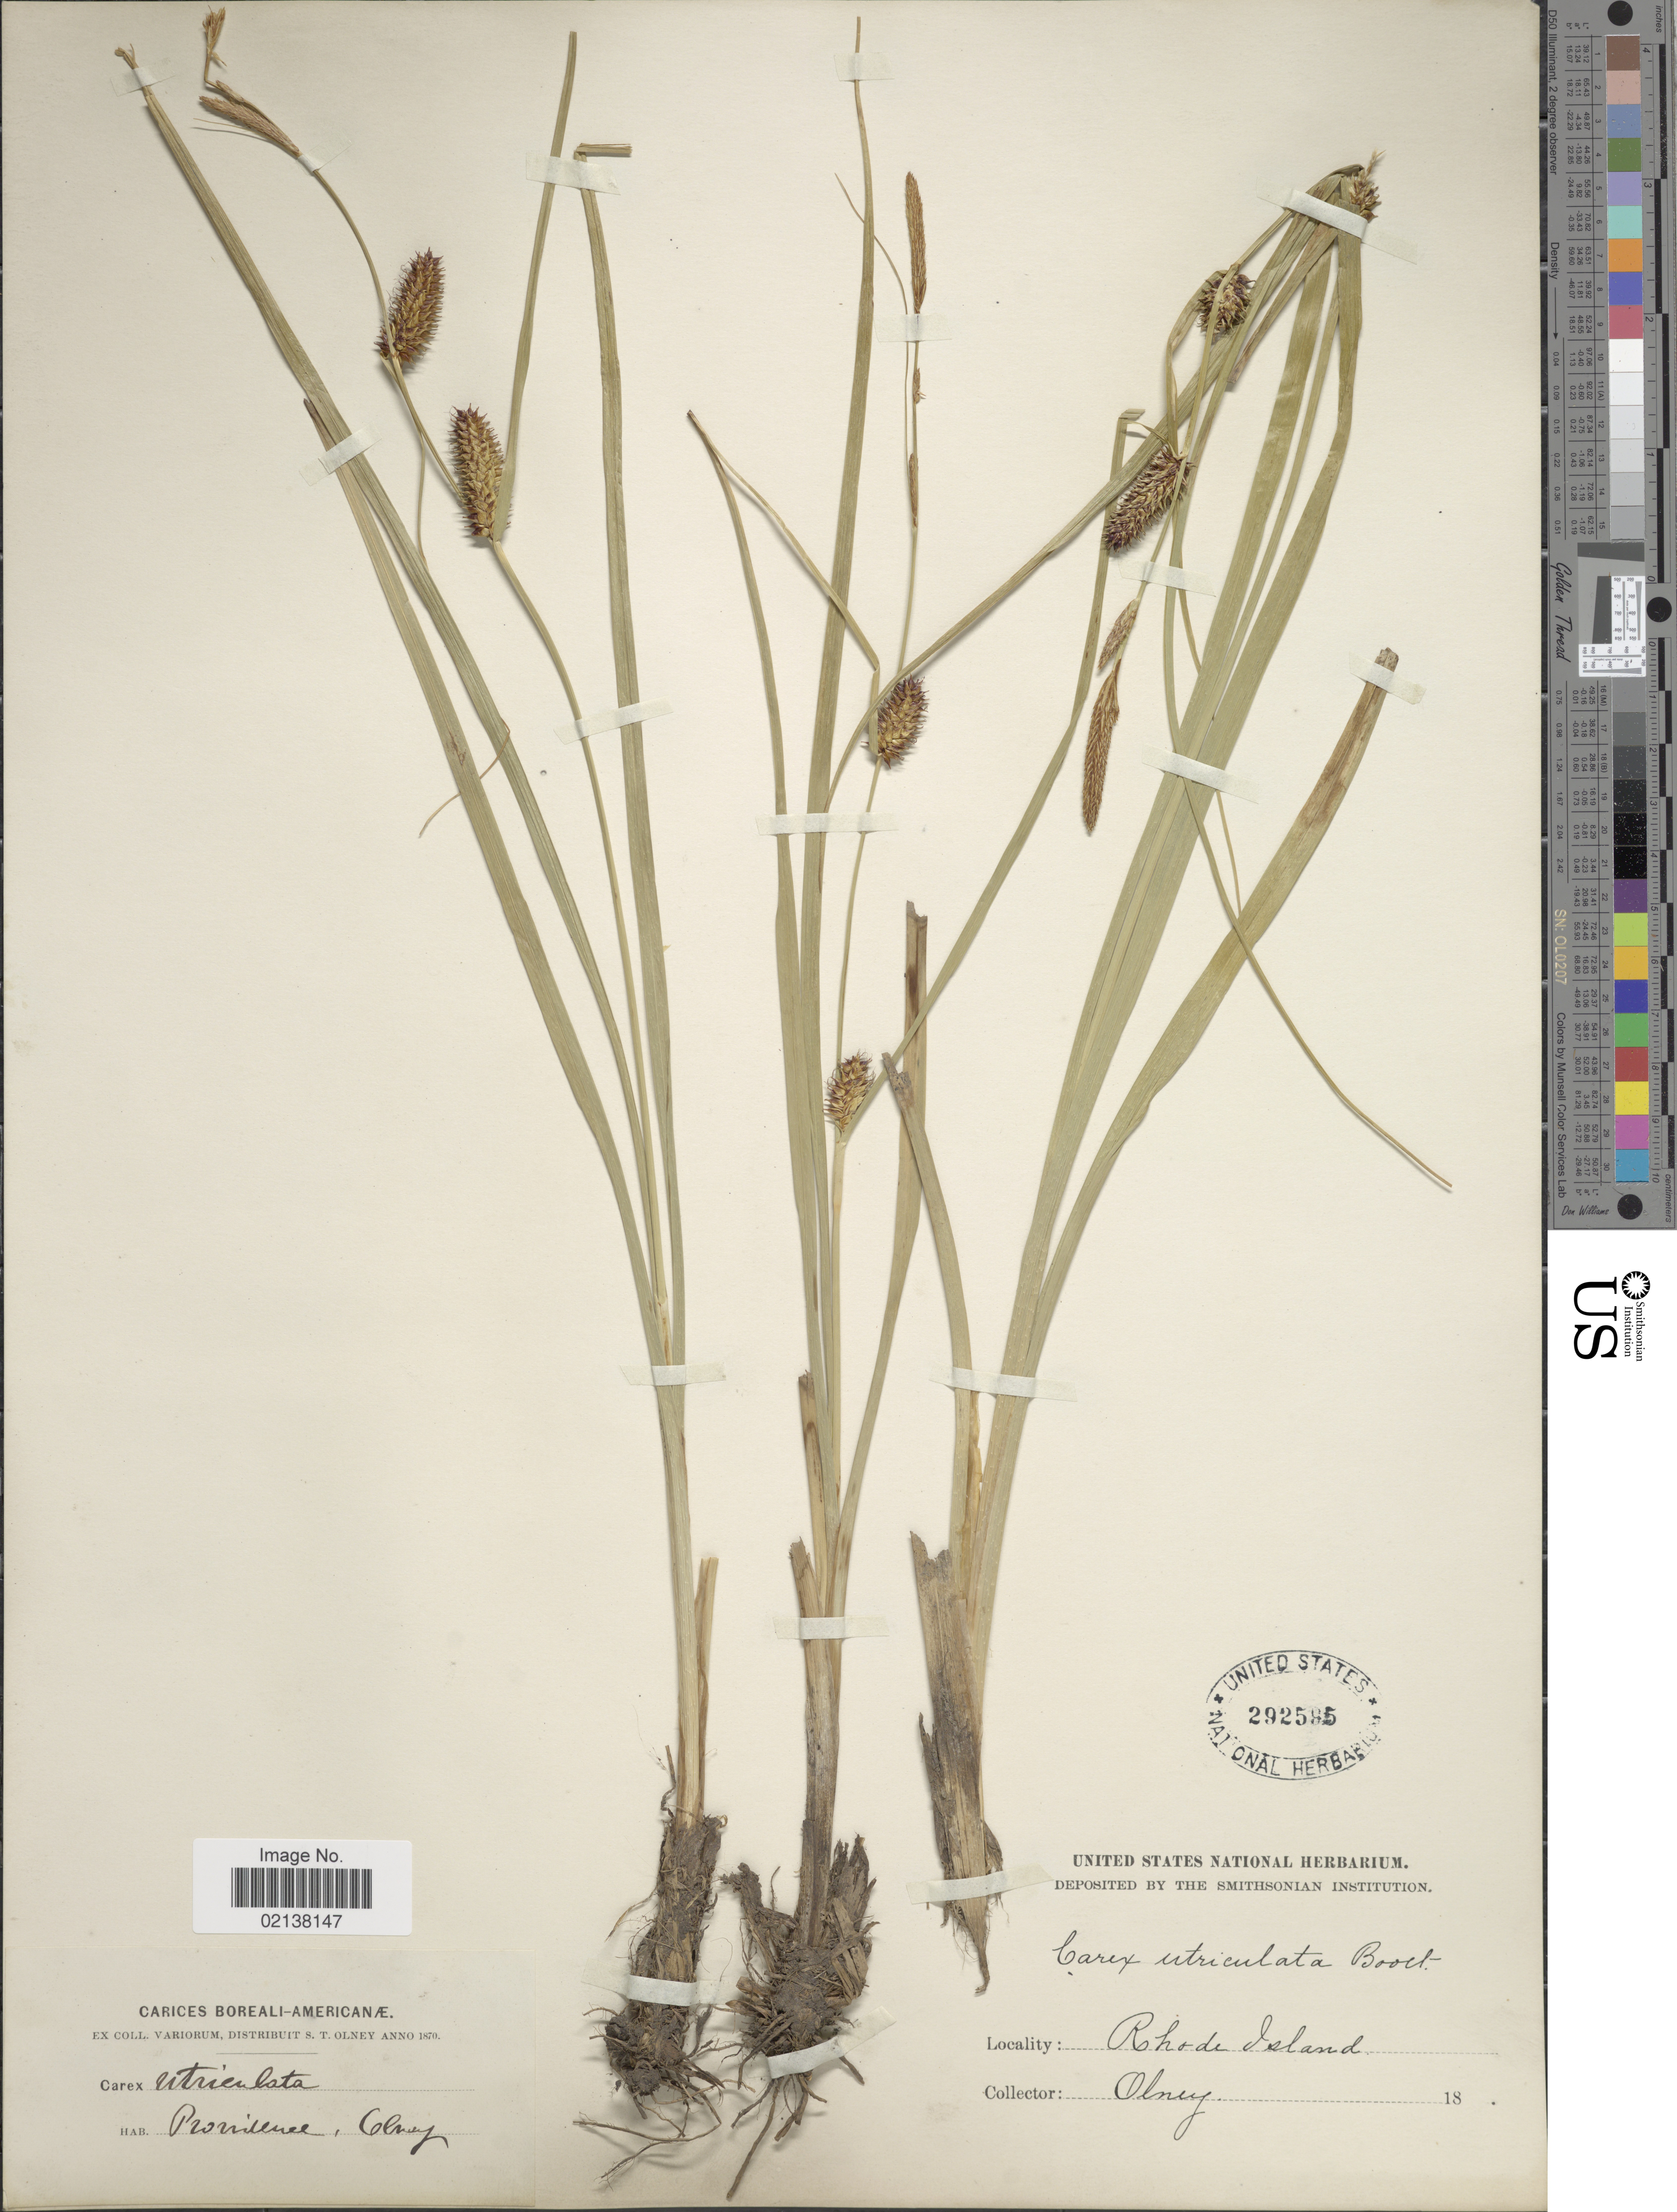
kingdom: Plantae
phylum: Tracheophyta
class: Liliopsida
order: Poales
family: Cyperaceae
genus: Carex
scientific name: Carex utriculata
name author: Boott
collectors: S. Olney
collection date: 1870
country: United States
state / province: Rhode Island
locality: Providence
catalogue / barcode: US 292585